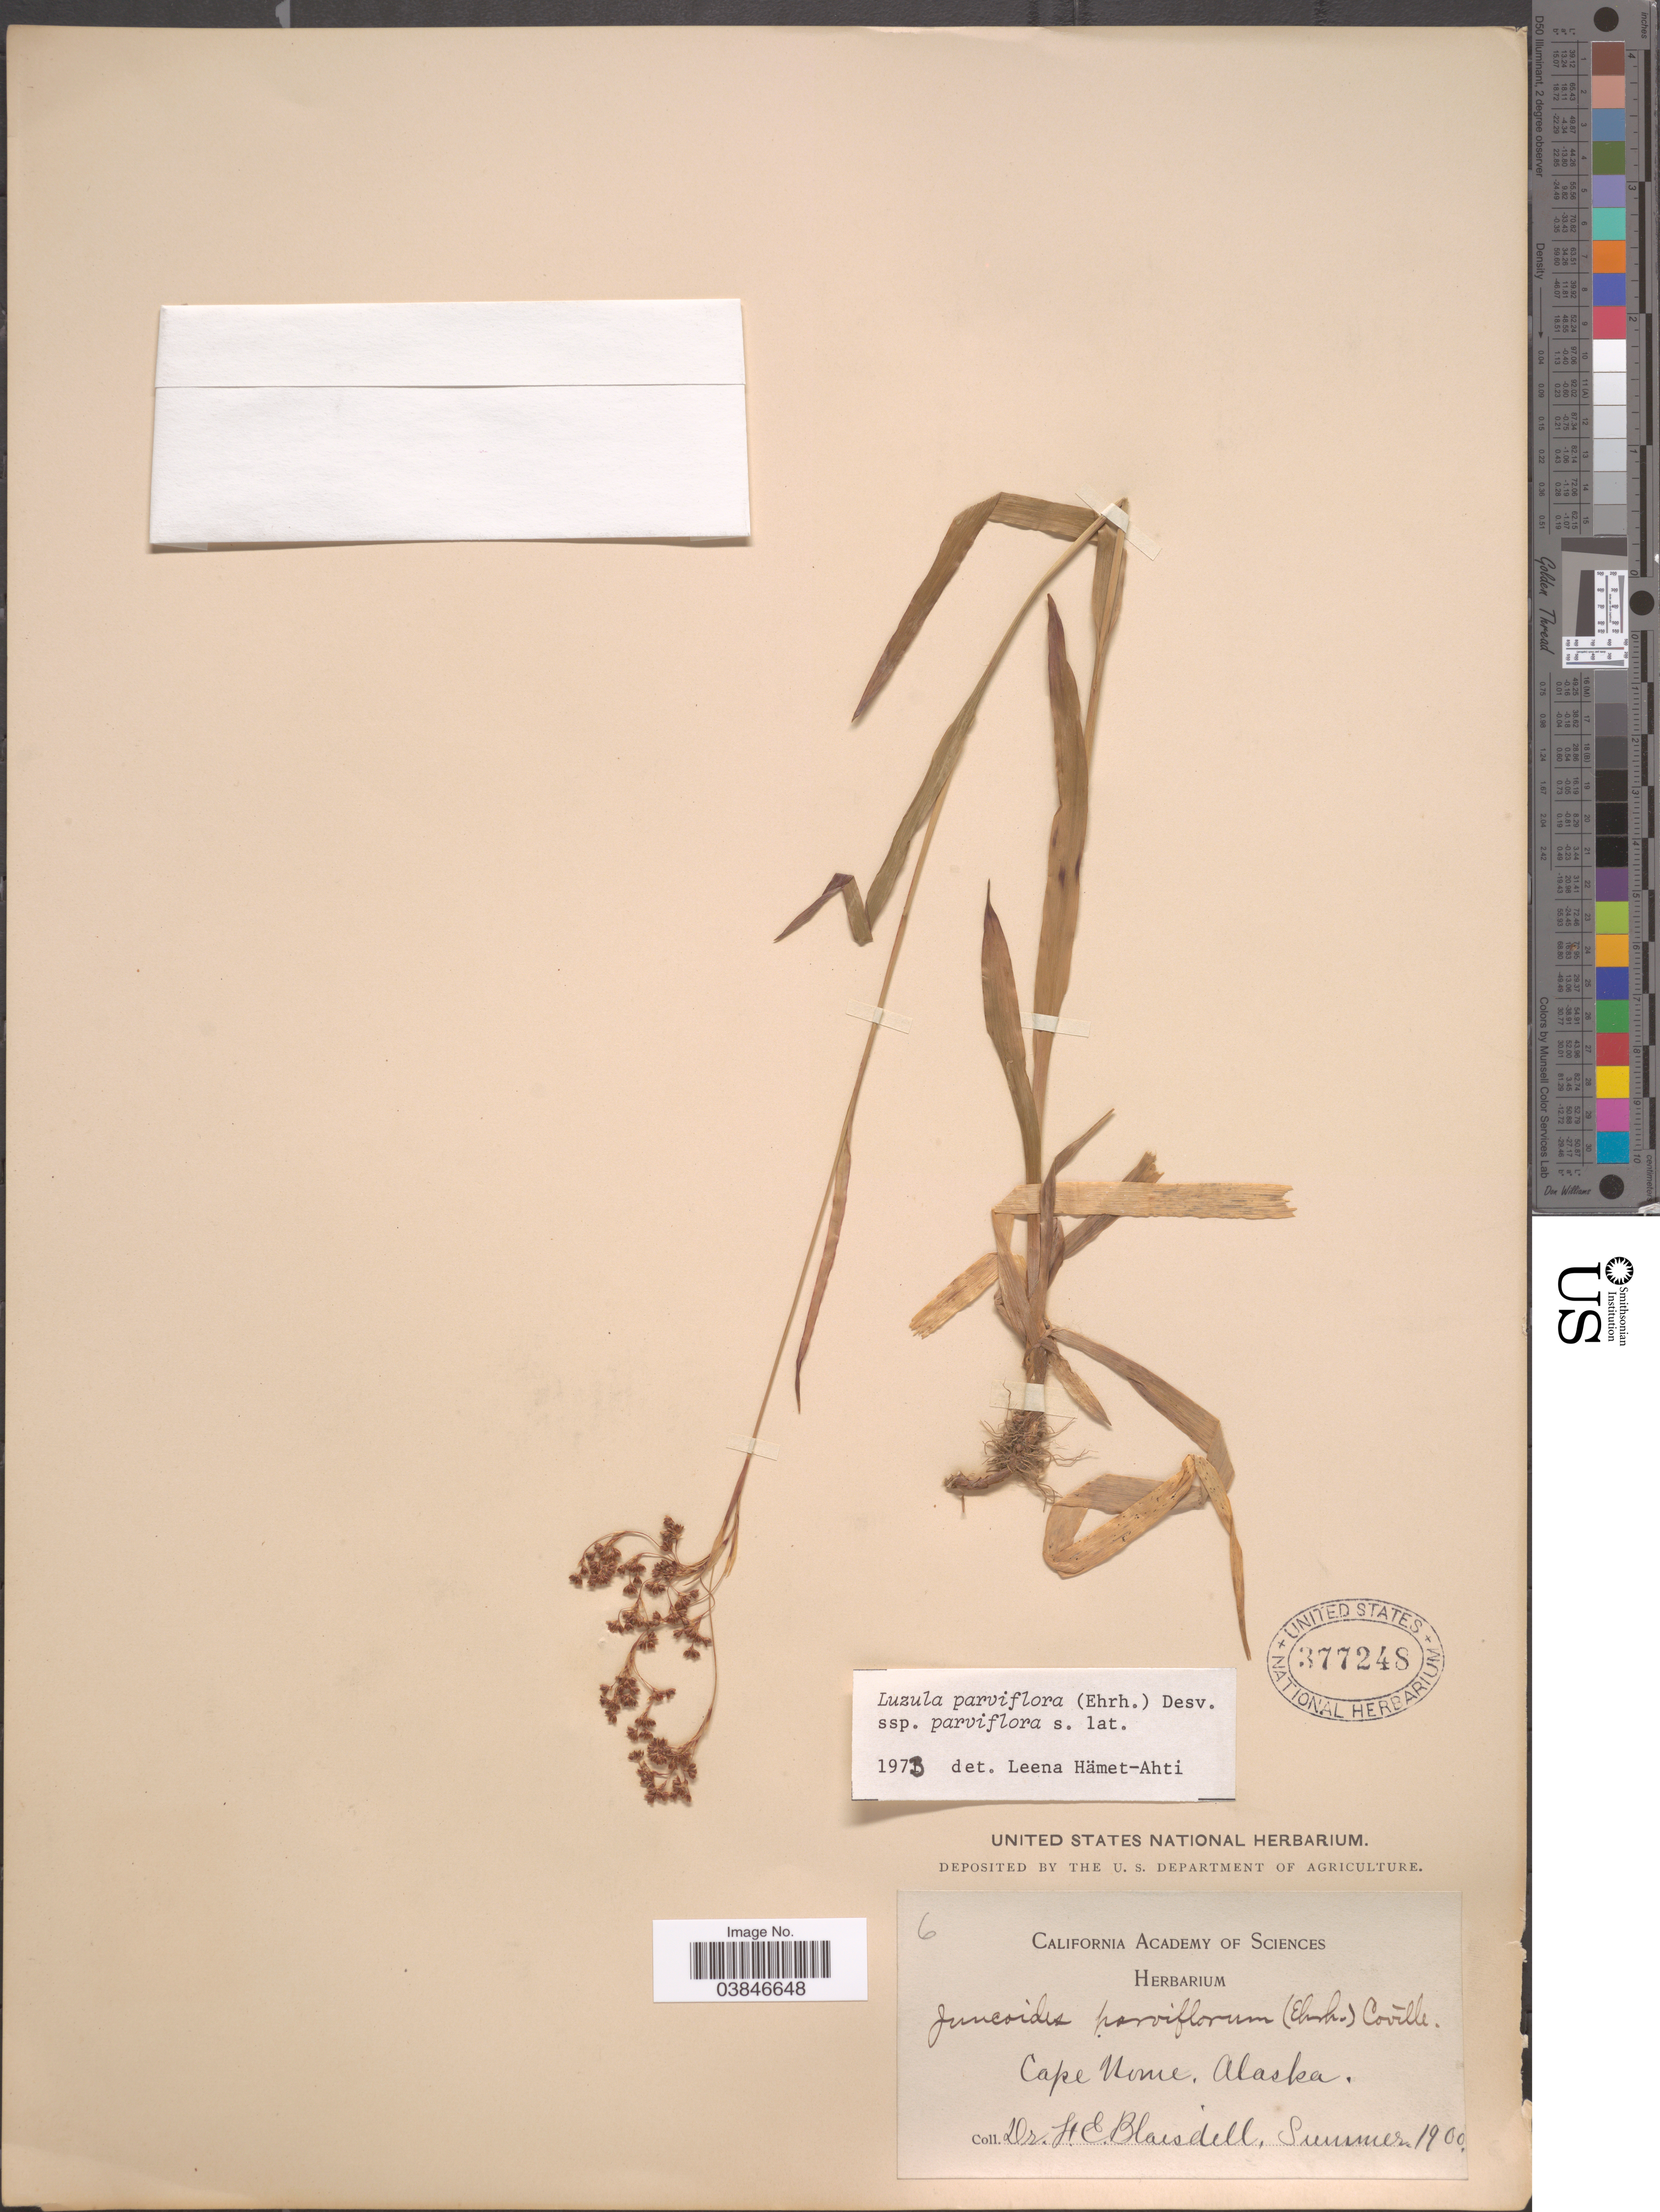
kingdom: Plantae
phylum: Tracheophyta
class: Liliopsida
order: Poales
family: Juncaceae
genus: Luzula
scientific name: Luzula parviflora subsp. parviflora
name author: (Ehrh.) Desv.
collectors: F. Blaisdell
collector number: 6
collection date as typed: Summer 1900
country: United States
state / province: Alaska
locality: Cape Nome.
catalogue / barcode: US 377248